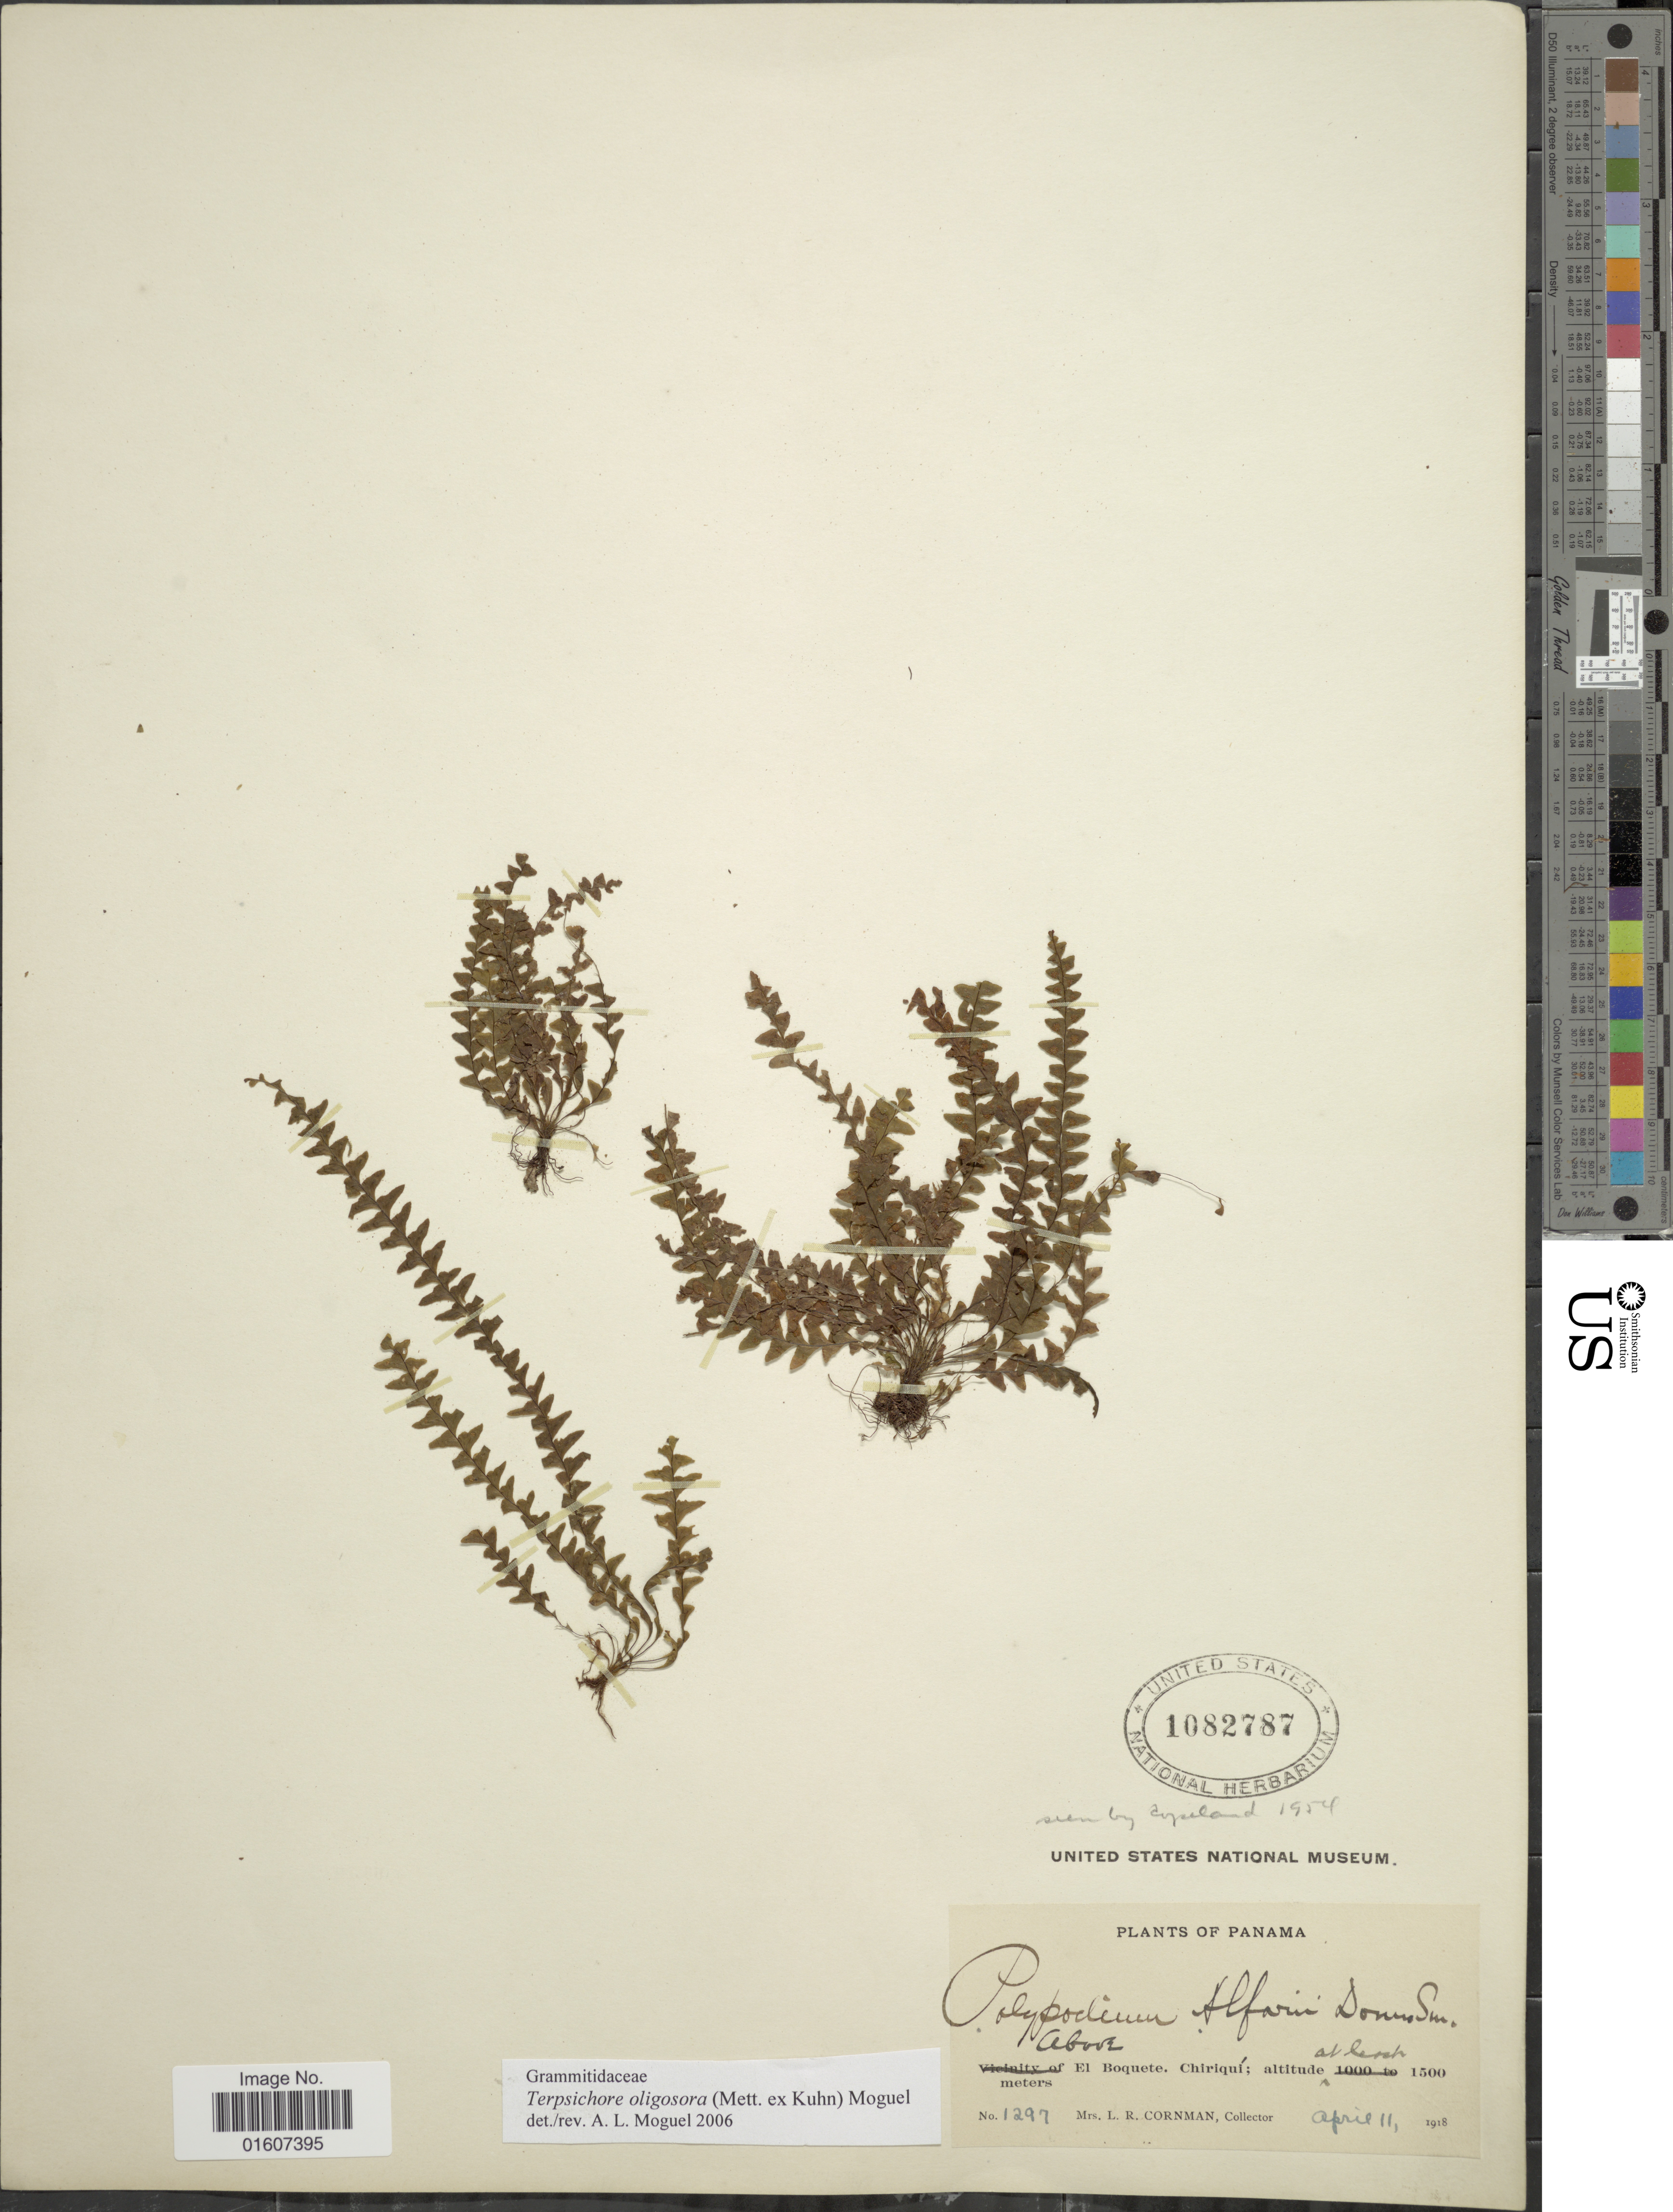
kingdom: Plantae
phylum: Tracheophyta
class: Polypodiopsida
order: Polypodiales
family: Polypodiaceae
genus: Terpsichore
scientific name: Terpsichore oligosora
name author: (Mett. ex Kuhn) Moguel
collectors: L. Cornman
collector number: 1297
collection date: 1918-04-11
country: Panama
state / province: Chiriqui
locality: Above el Boquete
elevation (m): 1500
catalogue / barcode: US 1082787